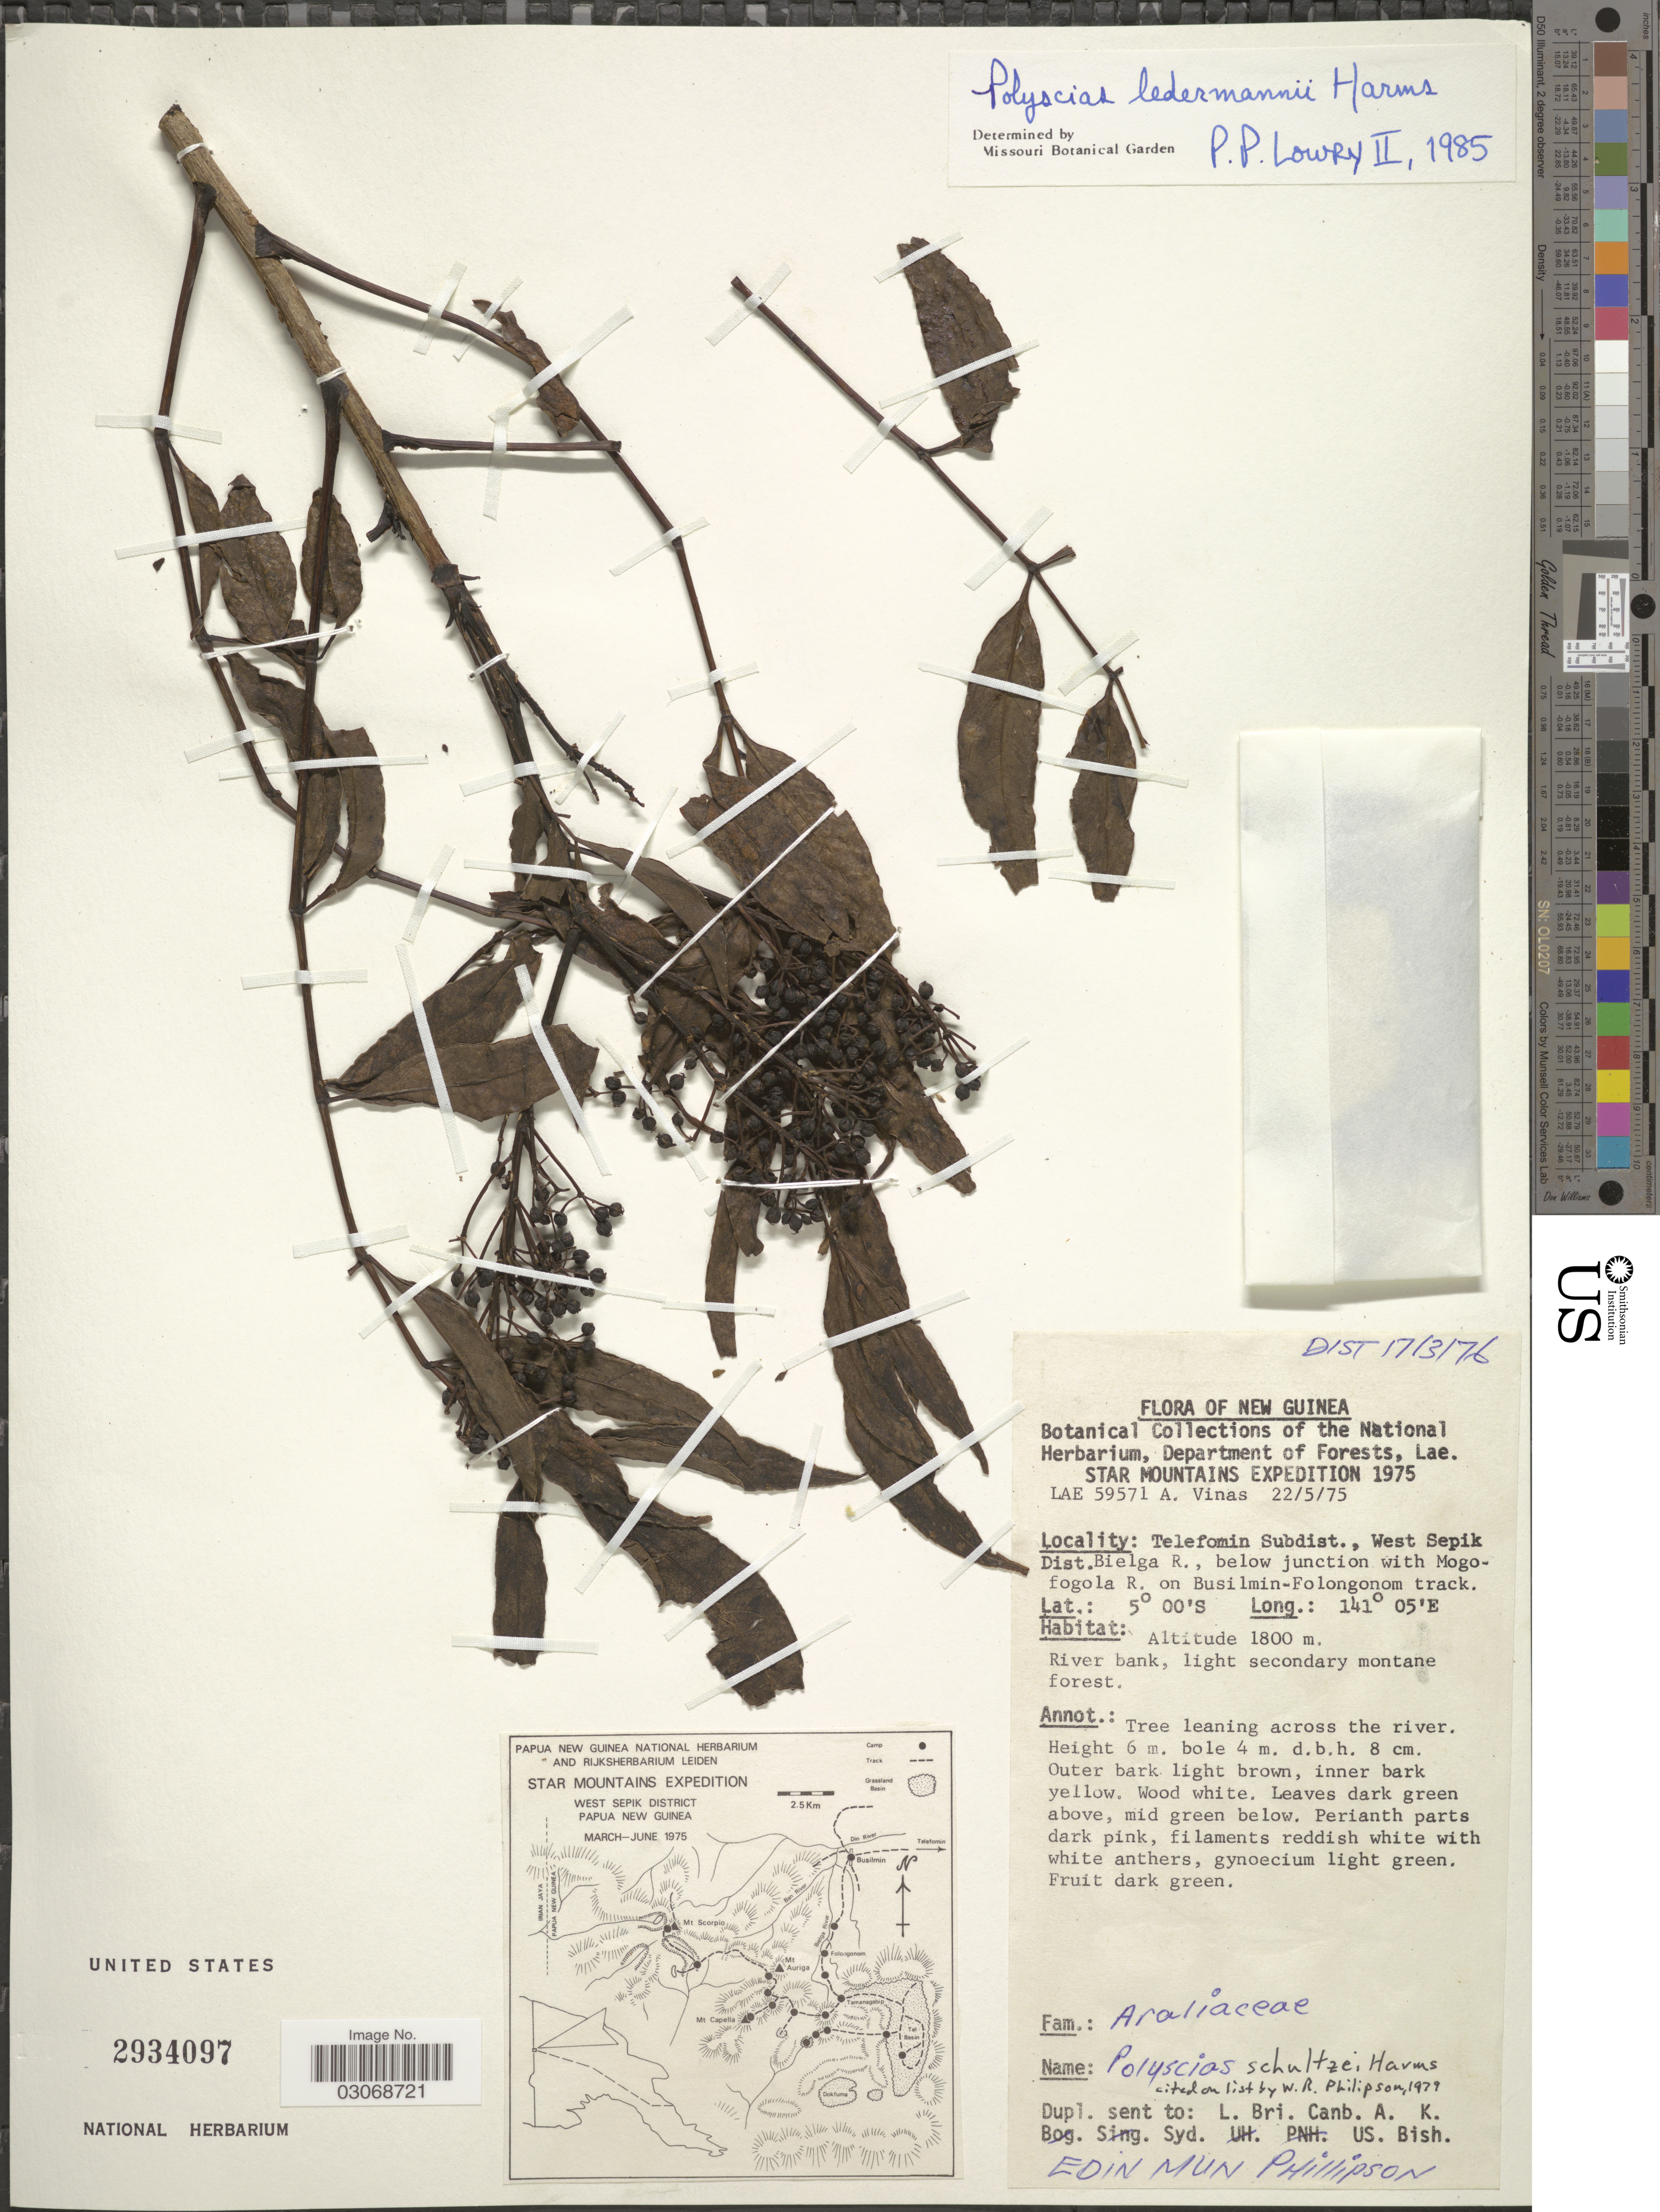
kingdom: Plantae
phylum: Tracheophyta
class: Magnoliopsida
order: Apiales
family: Araliaceae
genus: Polyscias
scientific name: Polyscias ledermannii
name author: Harms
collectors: A. Vinas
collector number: LAE59571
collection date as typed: Transcribed d/m/y: 22/5/75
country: Papua New Guinea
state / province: Sandaun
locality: New Guinea, Telefomin Subdist., West Sepik Dist. Bielga R., below junction with Mofogola R. on Busilmin-Folongonom track.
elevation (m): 1800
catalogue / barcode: US 2934097